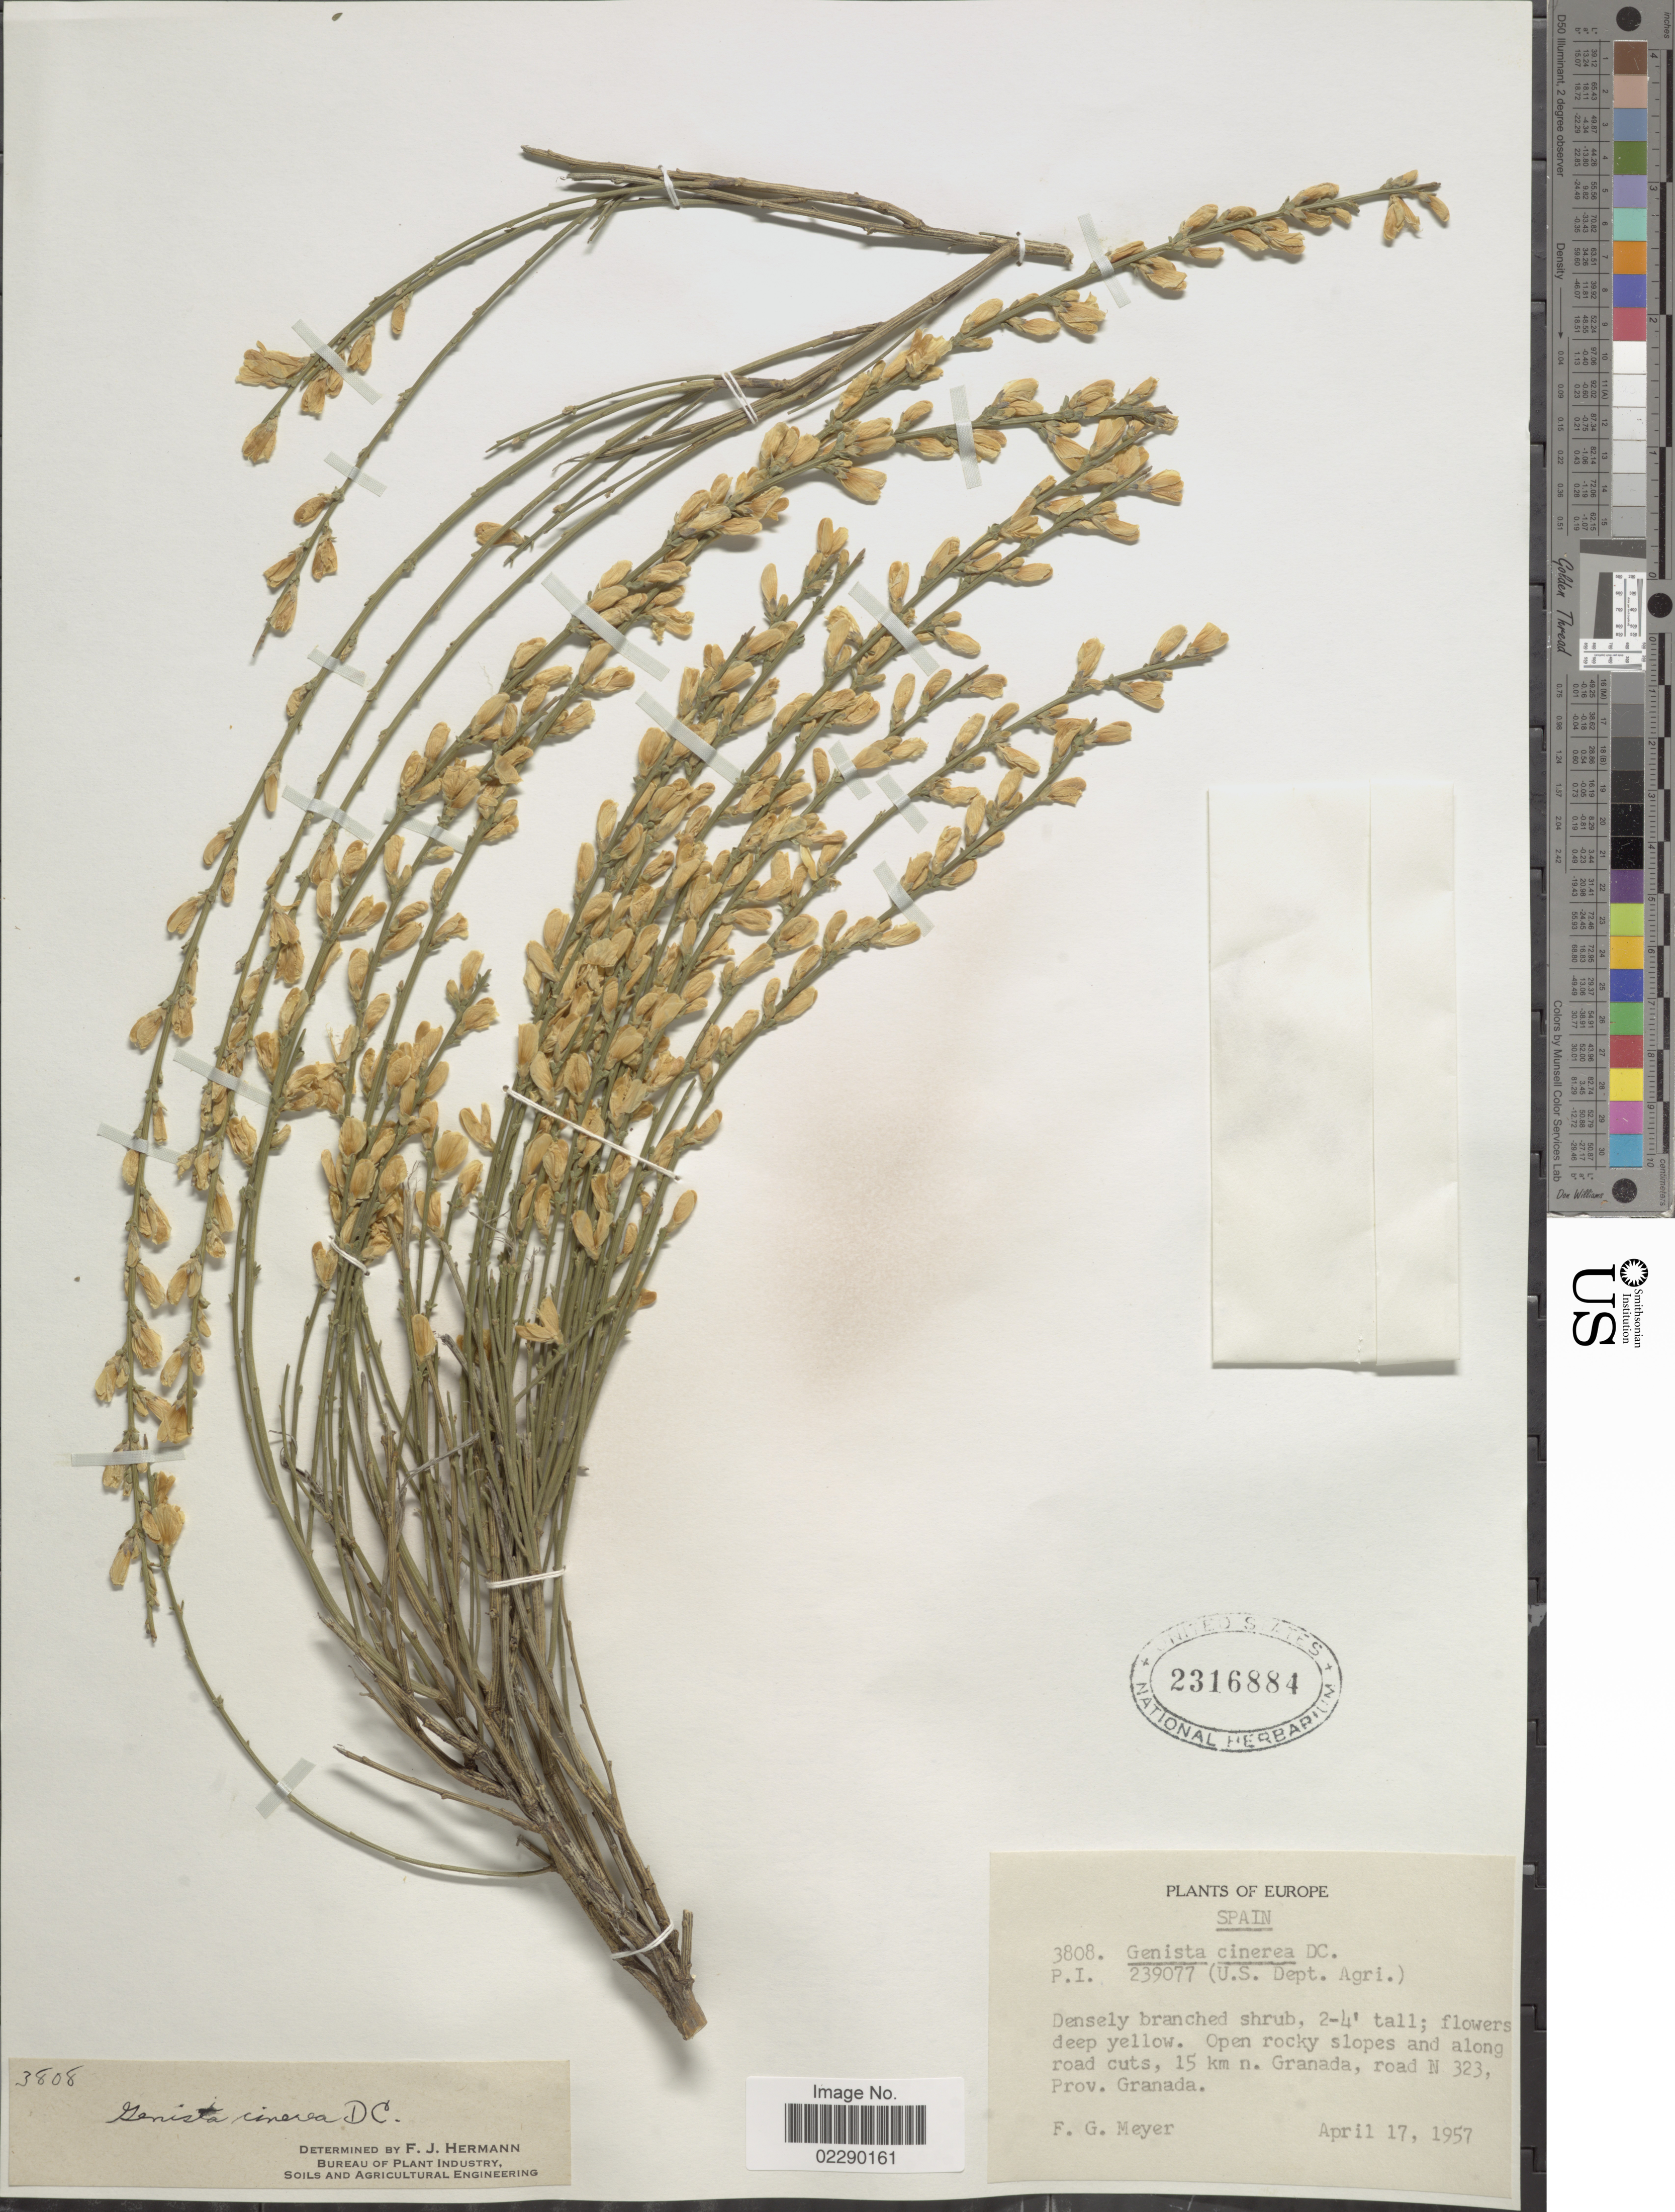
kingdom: Plantae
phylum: Tracheophyta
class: Magnoliopsida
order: Fabales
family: Fabaceae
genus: Genista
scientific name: Genista cinerea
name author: (Vill.) DC.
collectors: F. G. Meyer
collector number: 3808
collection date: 1957-04-17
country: Spain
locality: Open rocky slopes and along road cuts, 15 km n. Granada, road N 323, Prov. Granada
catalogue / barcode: US 2316884